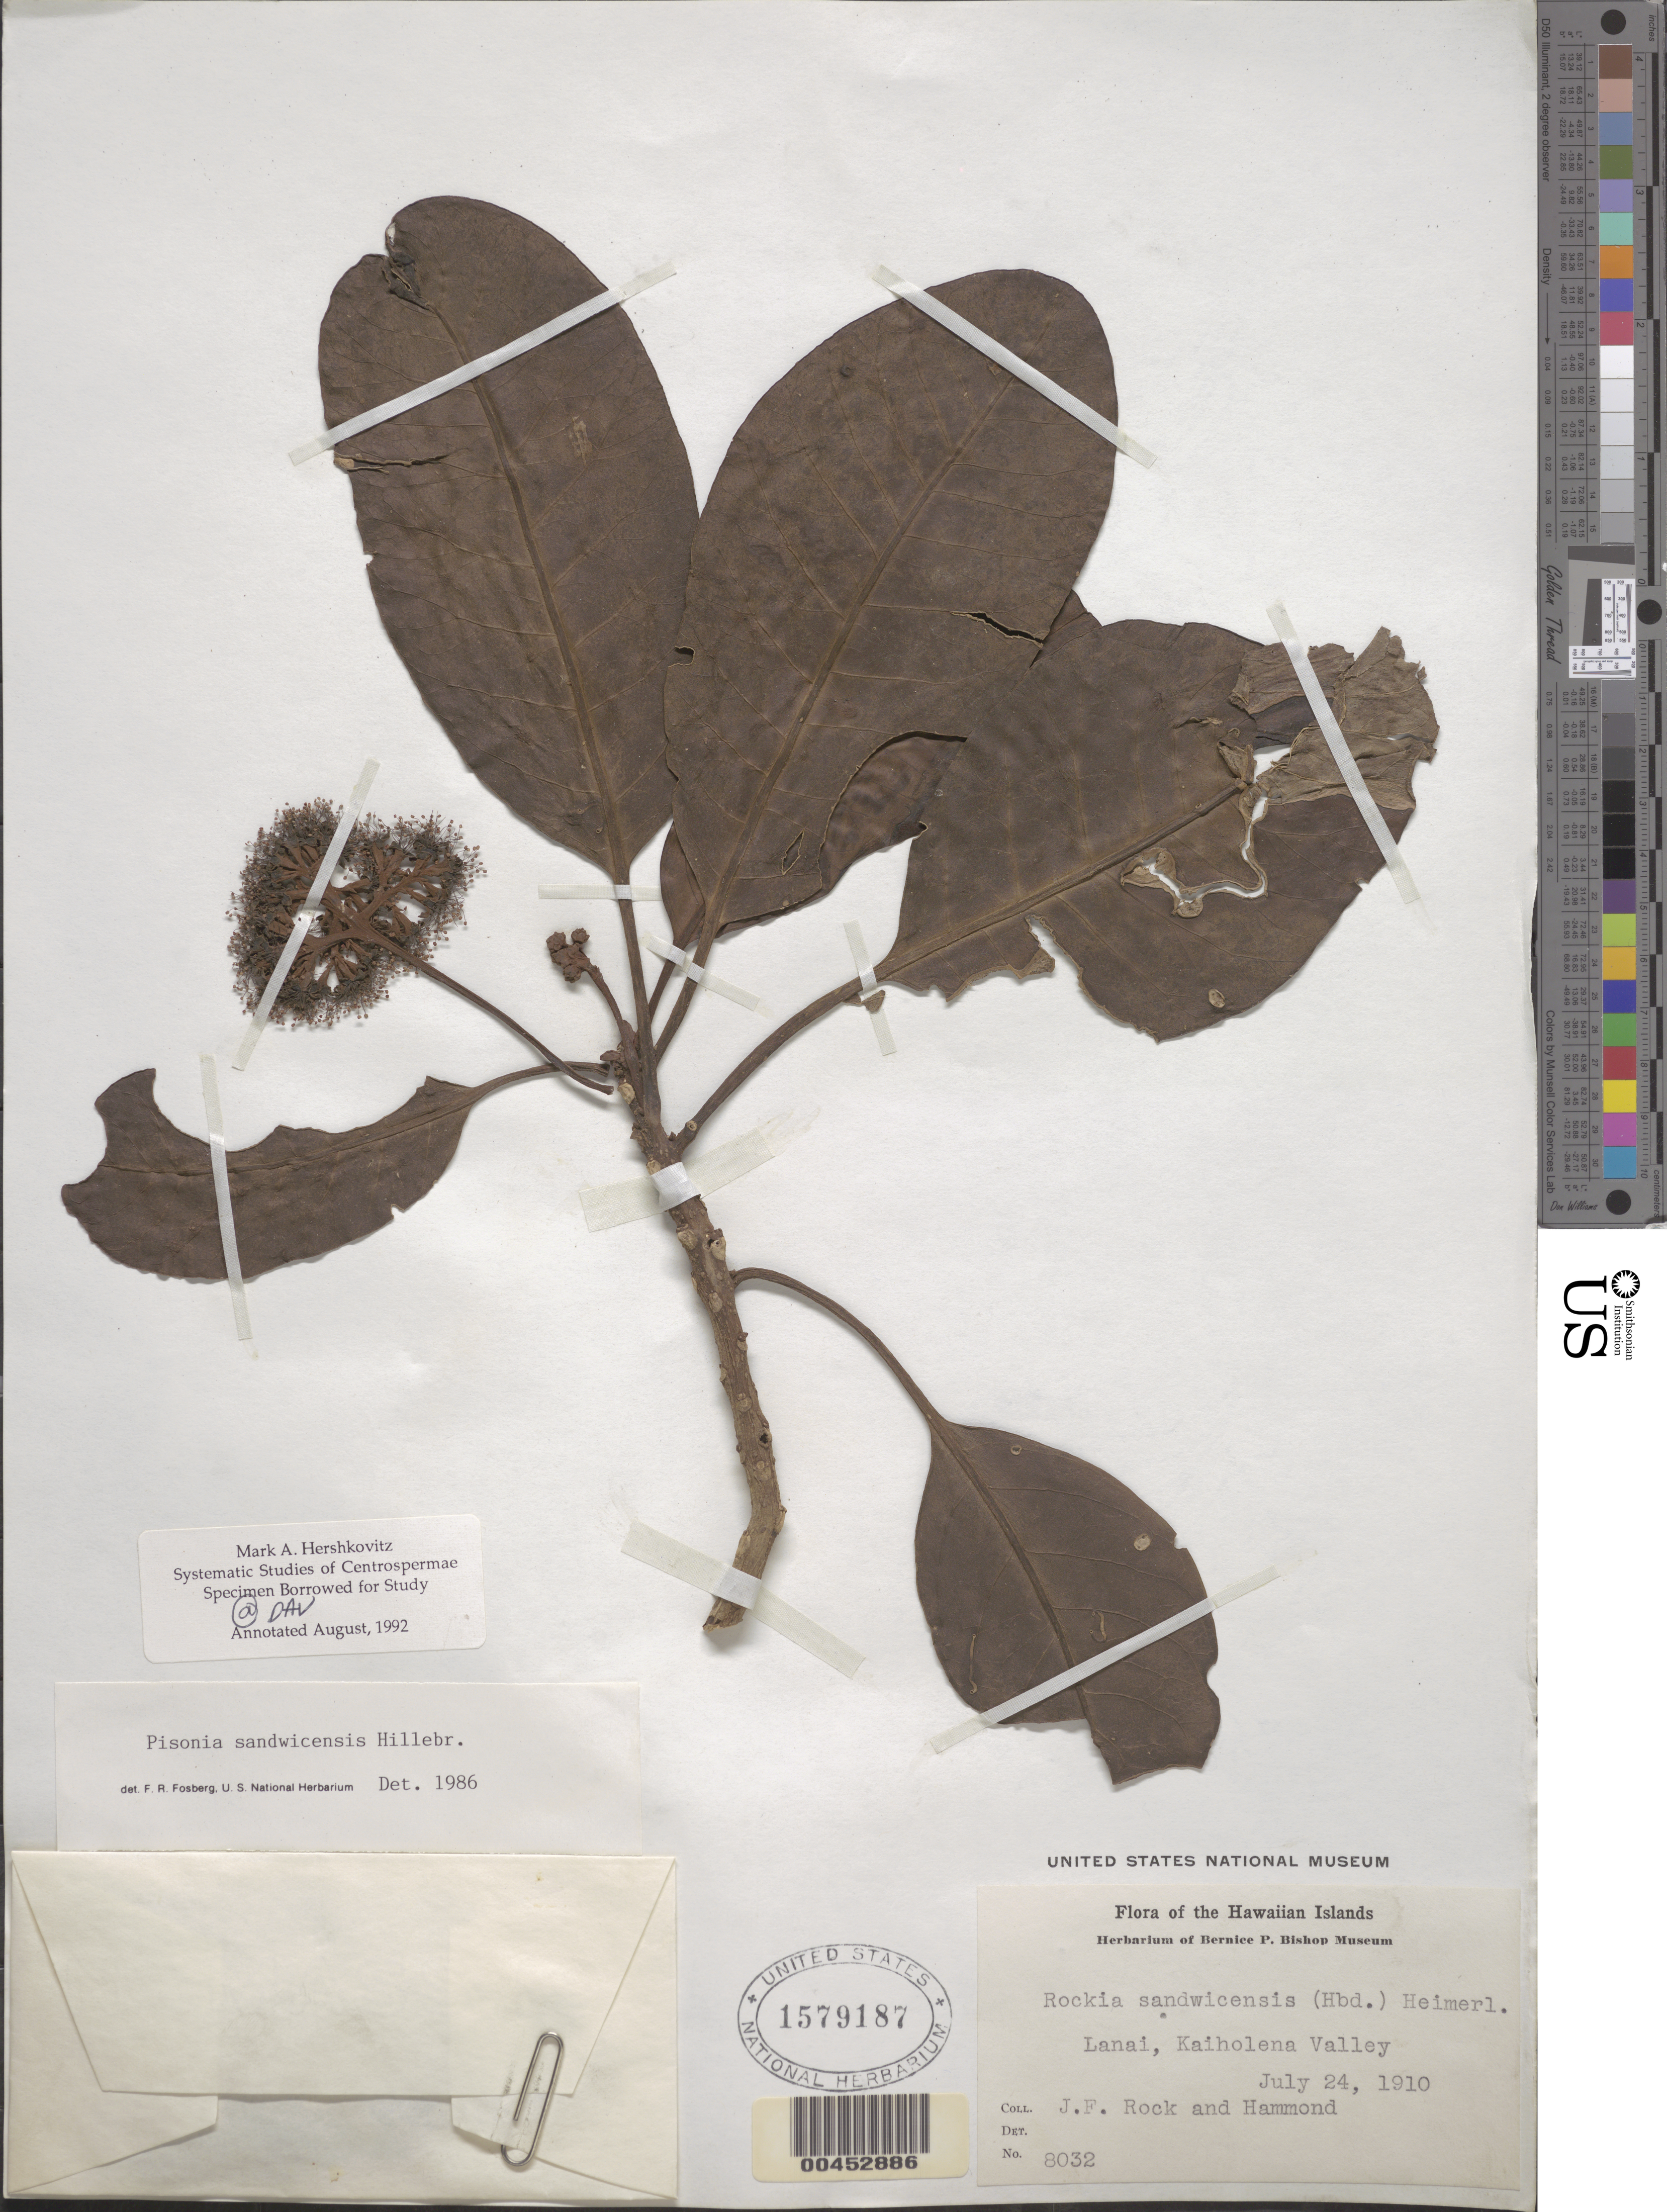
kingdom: Plantae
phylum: Tracheophyta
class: Magnoliopsida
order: Caryophyllales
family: Nyctaginaceae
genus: Rockia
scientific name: Rockia sandwicensis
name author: (Hillebr.) Heimerl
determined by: Wagner, W. L., (BOT), Smithsonian Institution - National Museum of Natural History (UNITED STATES)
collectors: J. F. Rock & -. Hammond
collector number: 8032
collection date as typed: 24 Jul 1910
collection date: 1910-07-24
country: United States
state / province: Hawaii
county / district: Maui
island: Lana'i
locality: Kaiholena Valley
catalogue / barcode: US 1579187